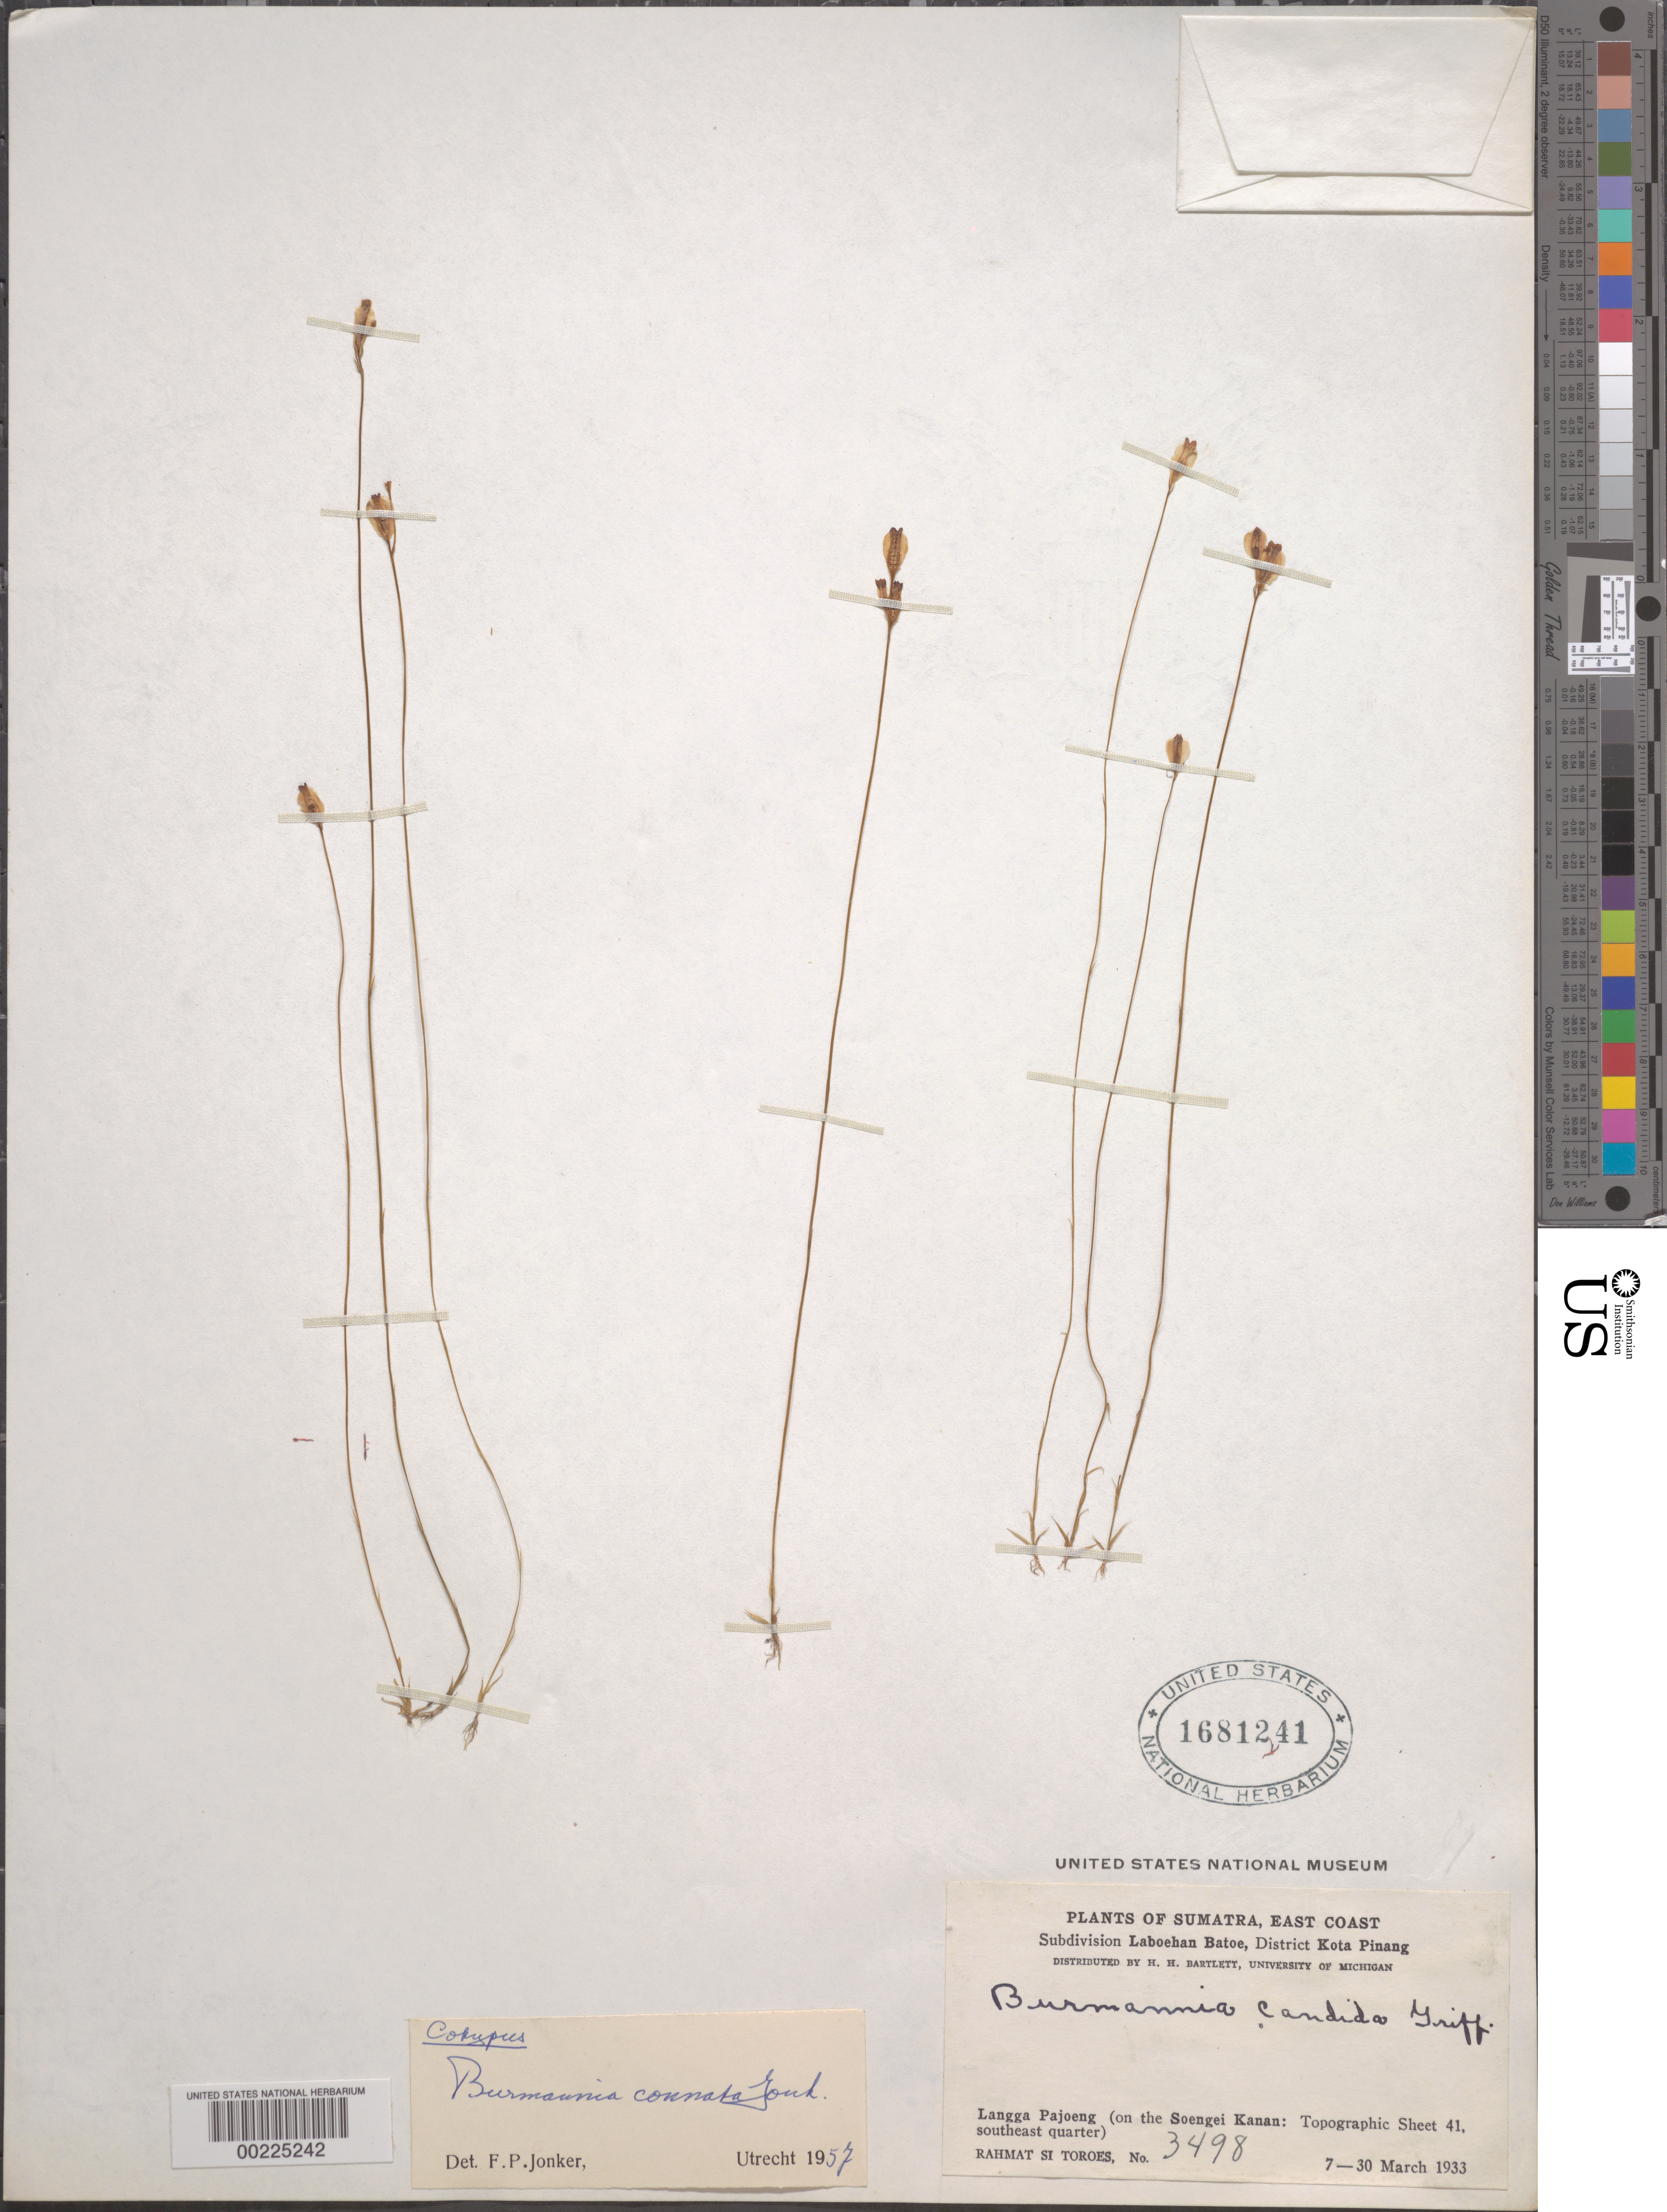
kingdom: Plantae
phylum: Tracheophyta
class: Liliopsida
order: Dioscoreales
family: Burmanniaceae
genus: Burmannia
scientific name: Burmannia connata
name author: Jonker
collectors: Rahmat Si Boeea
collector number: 3498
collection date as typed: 07 Mar 1933 to 30 Mar 1933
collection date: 1933-03-07/1933-03-30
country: Indonesia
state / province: Sumatra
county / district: Sumatera Utara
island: Sumatra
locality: Laboehan batoe dist., kota pinang dist; langga pajoeng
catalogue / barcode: US 1681241